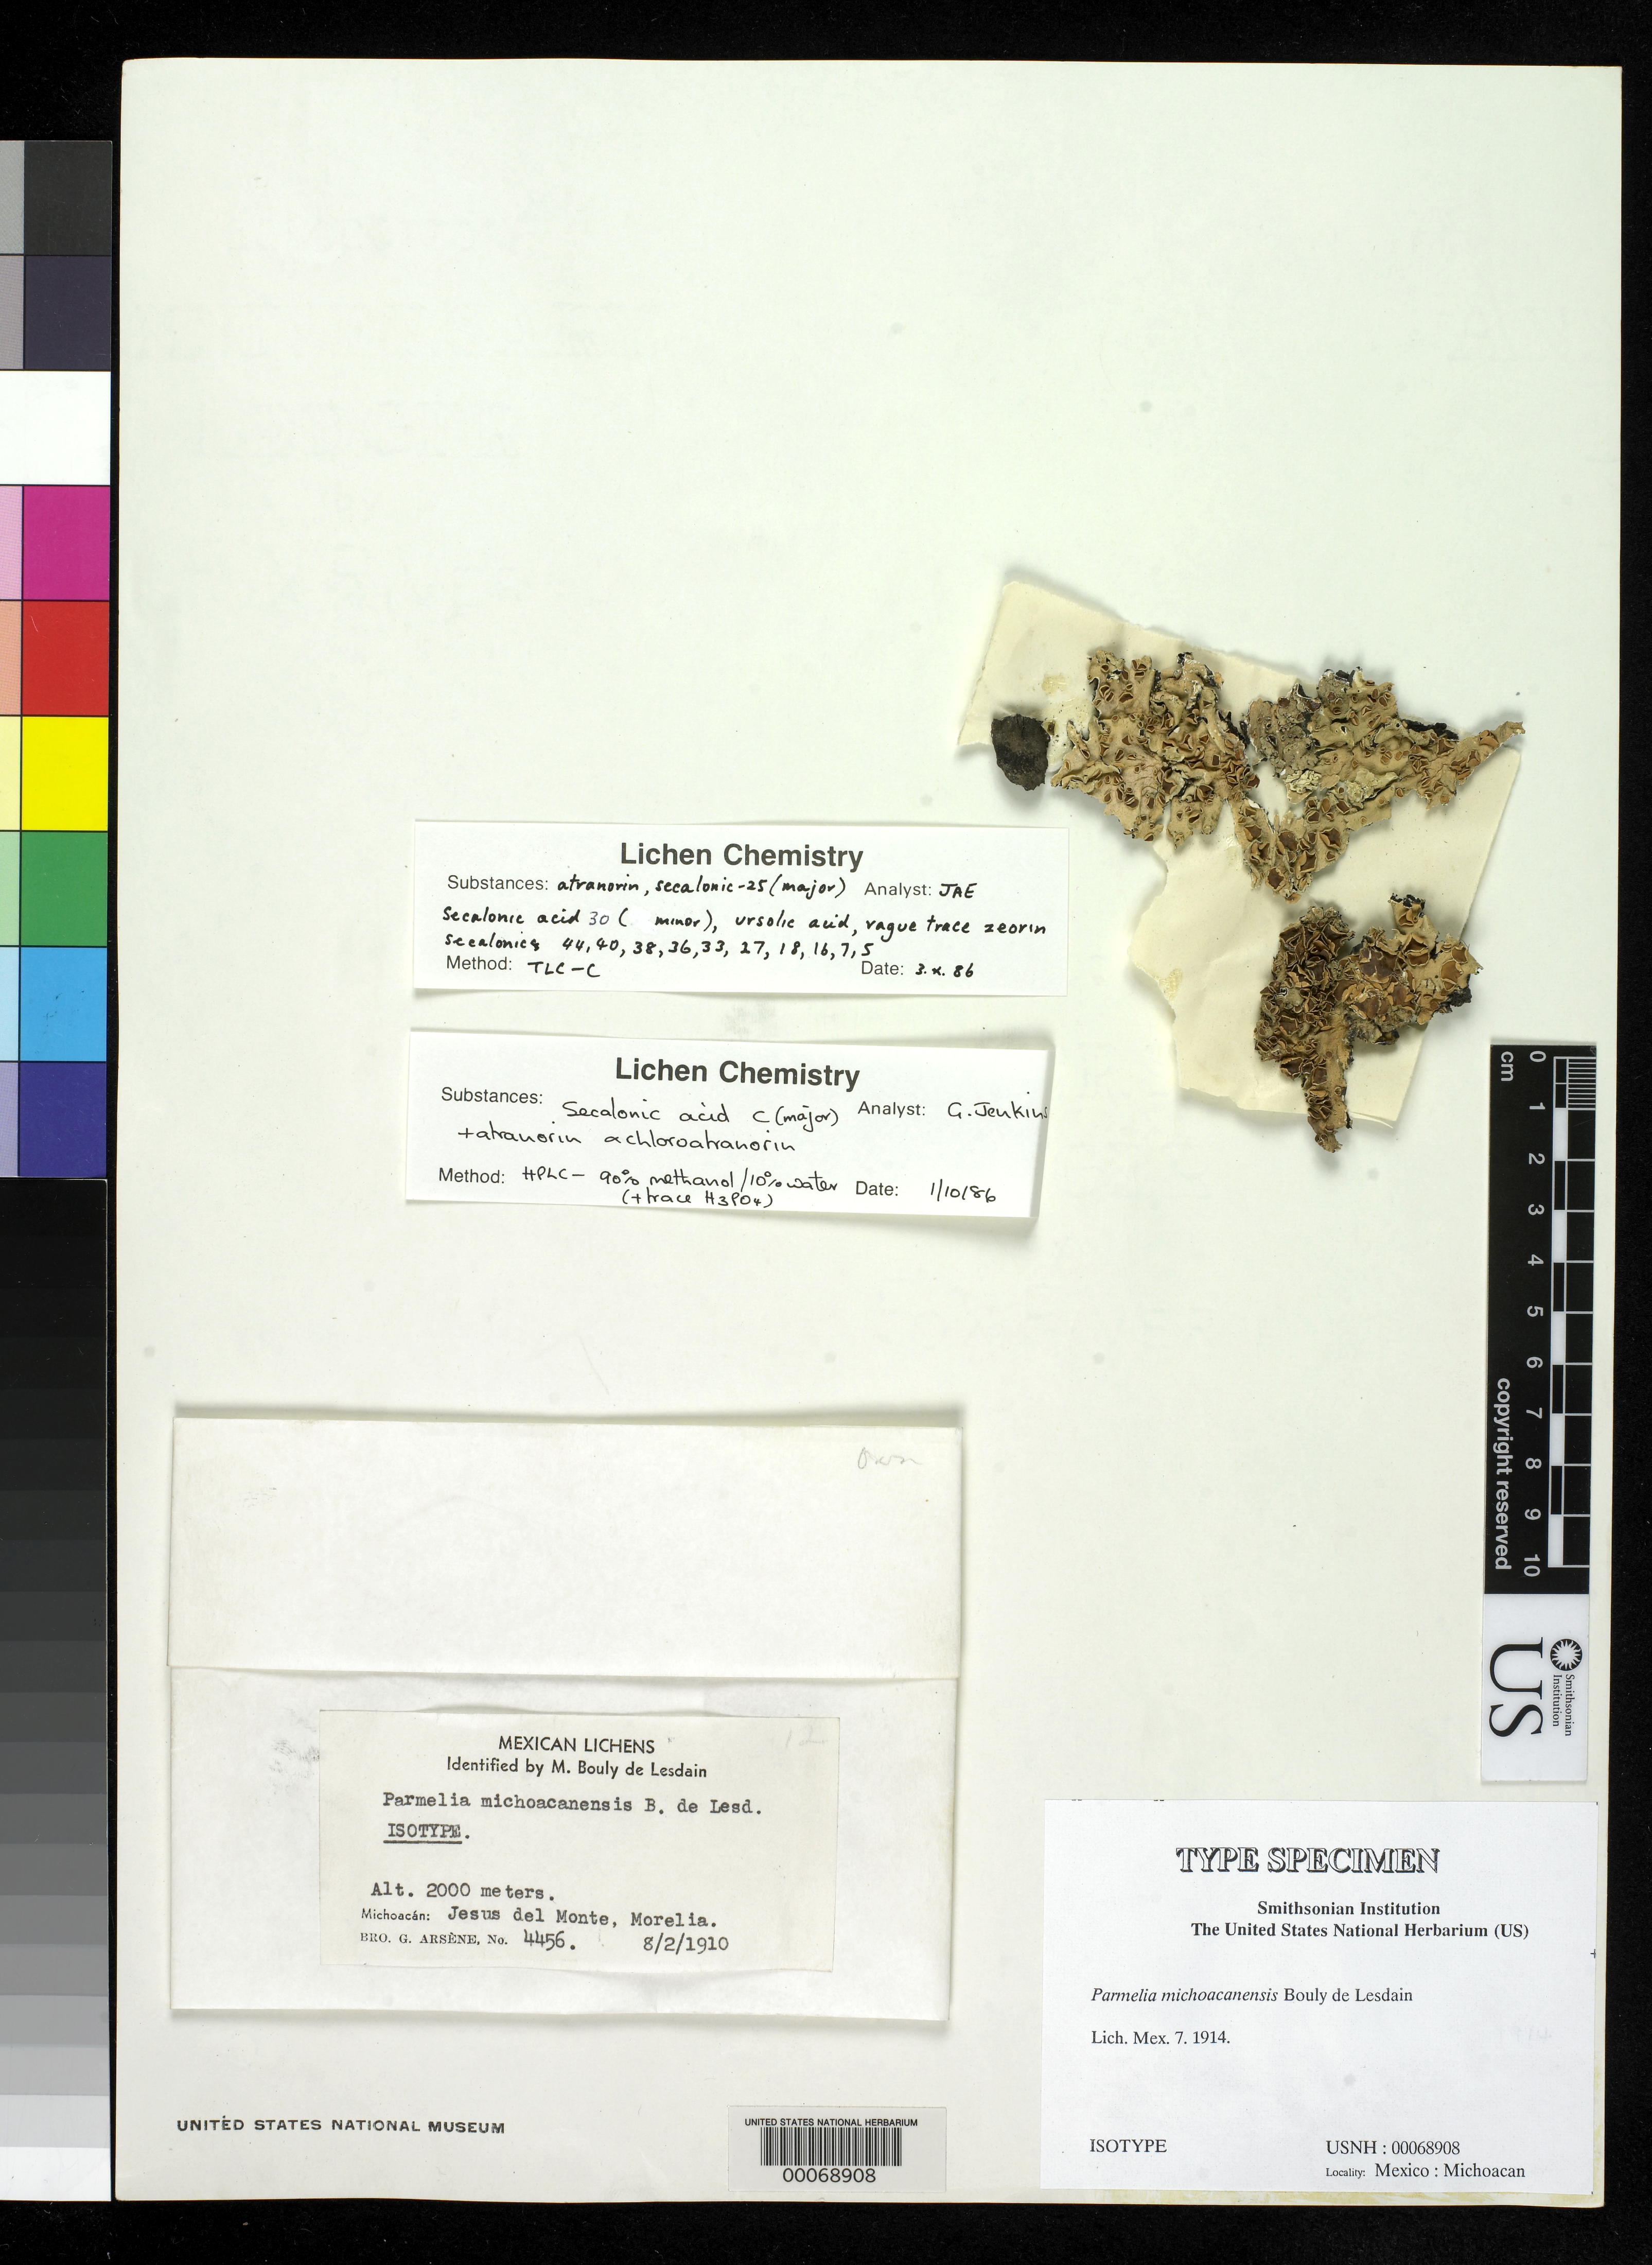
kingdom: Fungi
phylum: Ascomycota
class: Lecanoromycetes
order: Lecanorales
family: Parmeliaceae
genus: Parmelia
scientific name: Parmelia michoacanensis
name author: B. de Lesd.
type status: Isotype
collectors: Bro. G. Arsène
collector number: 4456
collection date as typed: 08 Feb 1910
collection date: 1910-02-08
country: Mexico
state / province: Michoacán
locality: Jesus del Monte, Morelia.